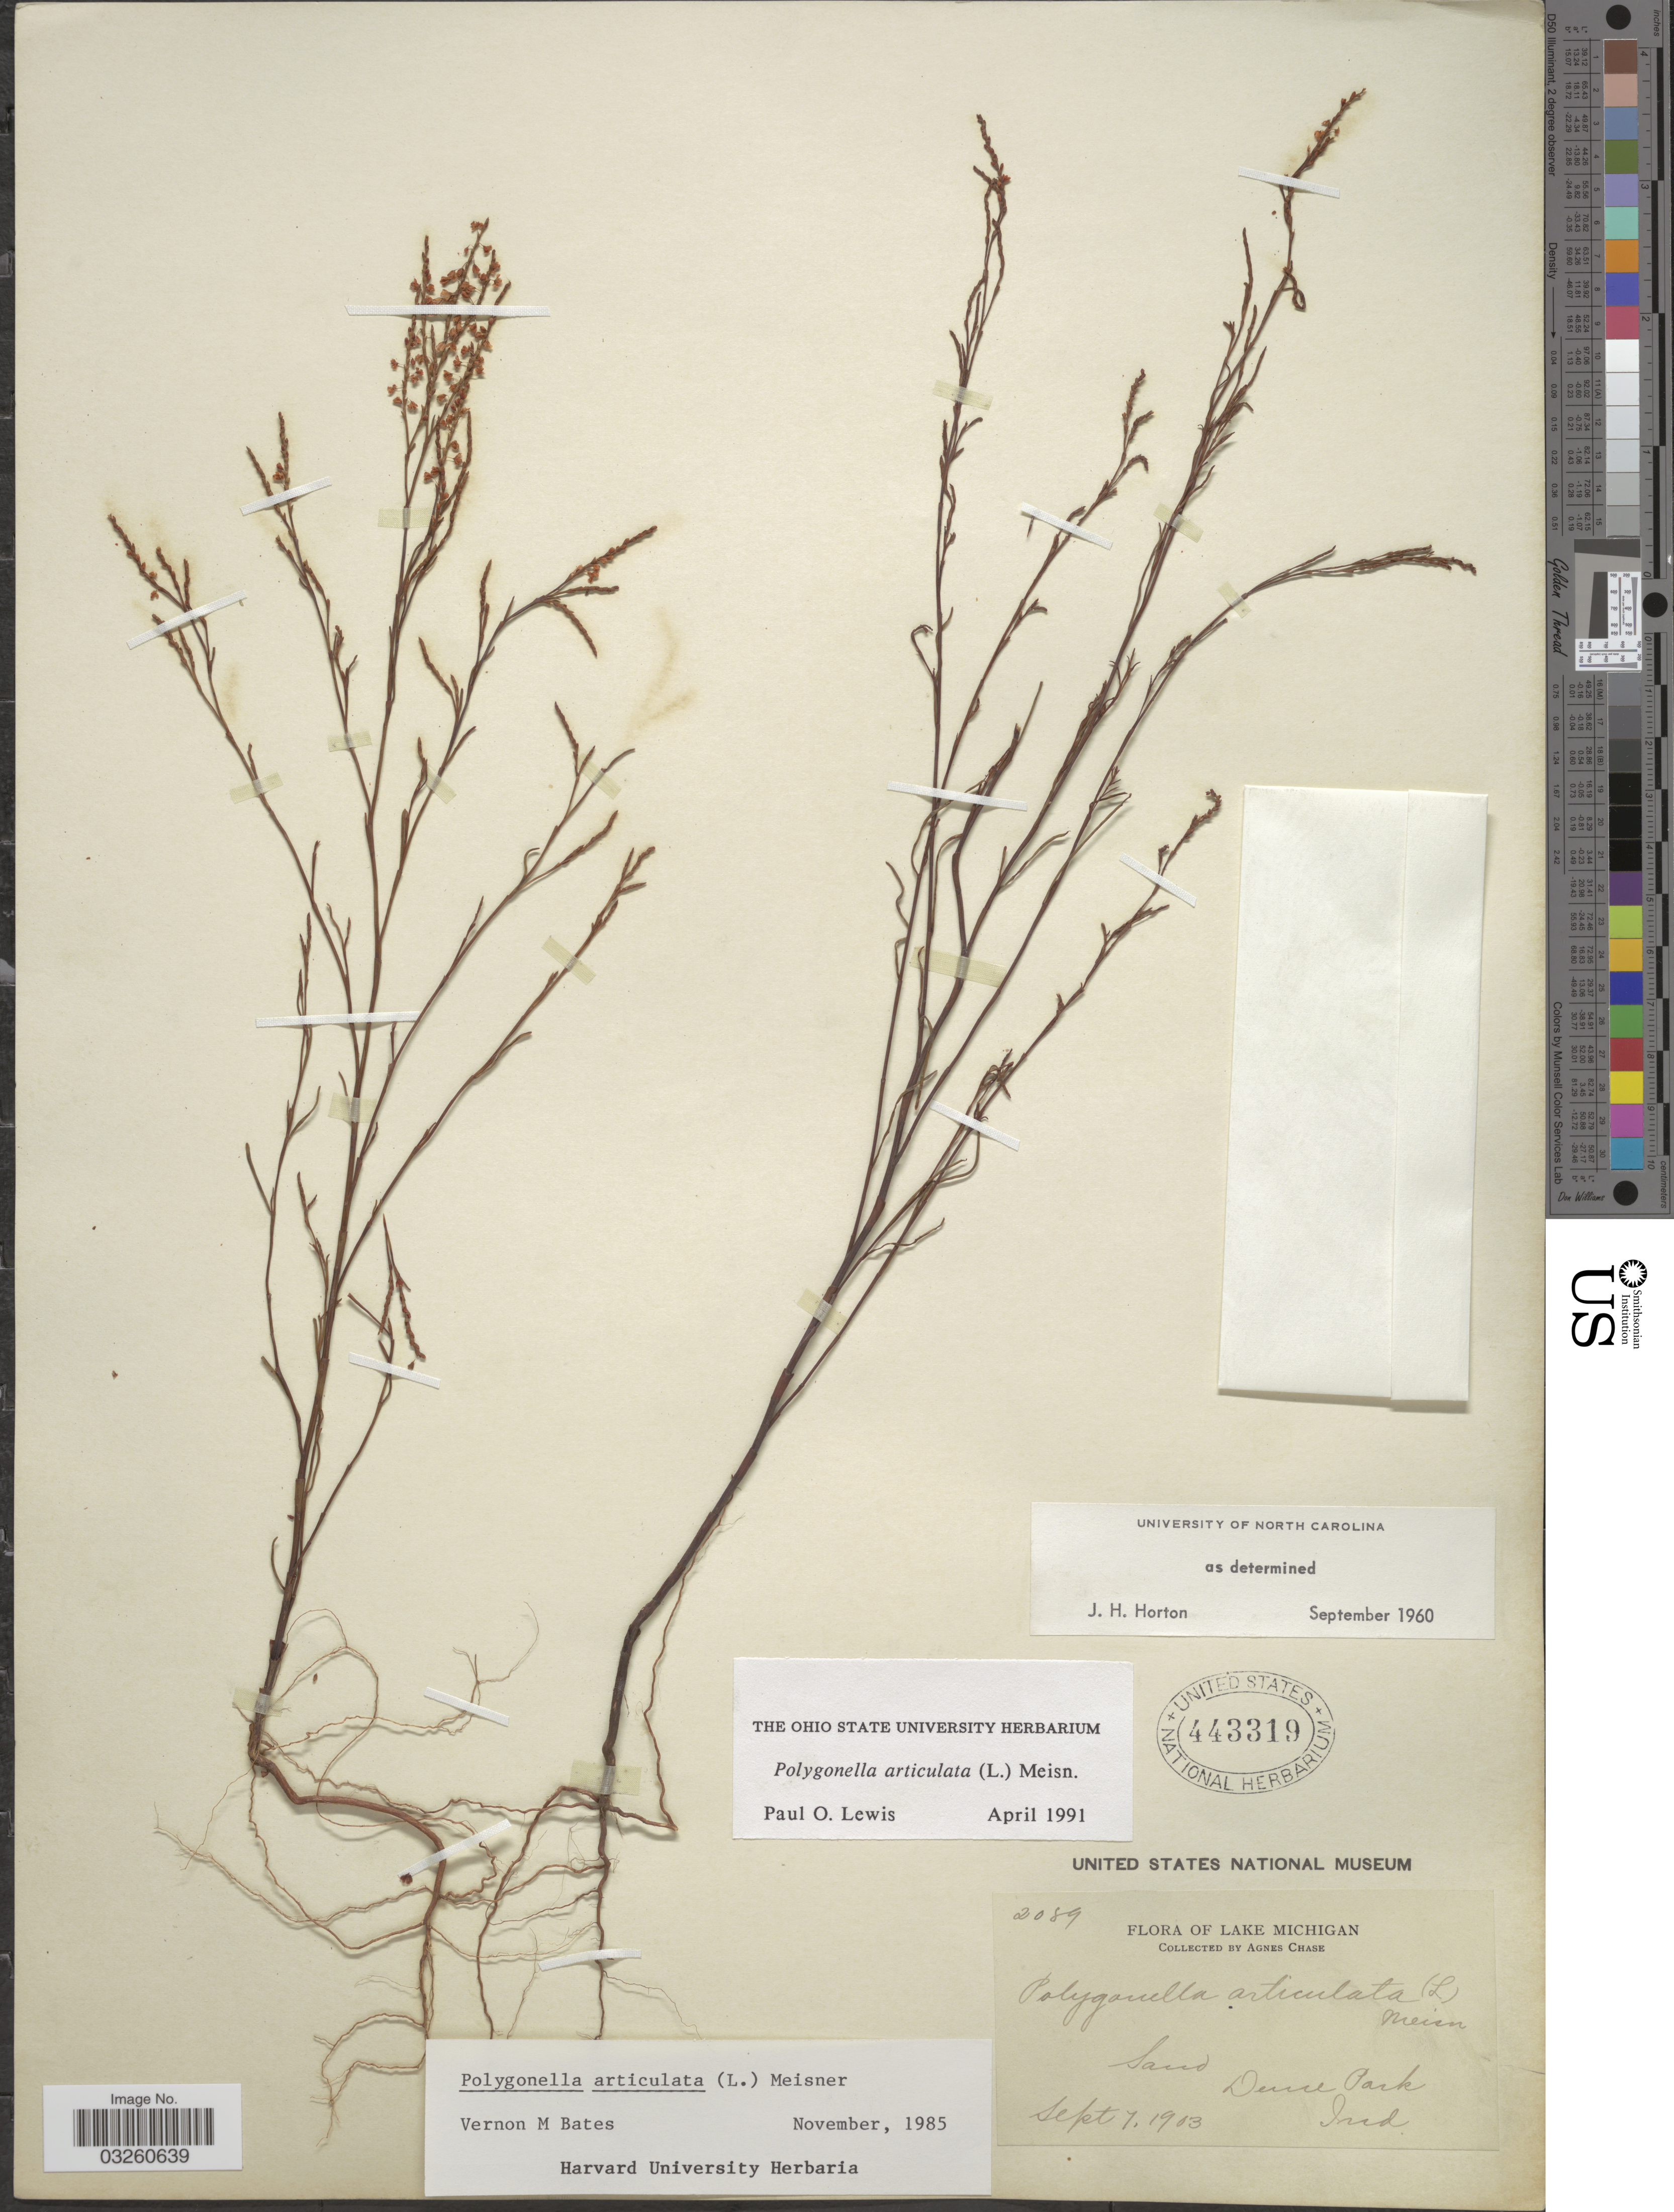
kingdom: Plantae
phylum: Tracheophyta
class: Magnoliopsida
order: Caryophyllales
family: Polygonaceae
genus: Polygonella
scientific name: Polygonella articulata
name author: (L.) Meisn.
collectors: A. Chase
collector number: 2089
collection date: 1903-09-07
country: United States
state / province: Indiana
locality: Lake Michigan. Sand Dune Park.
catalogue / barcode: US 443319